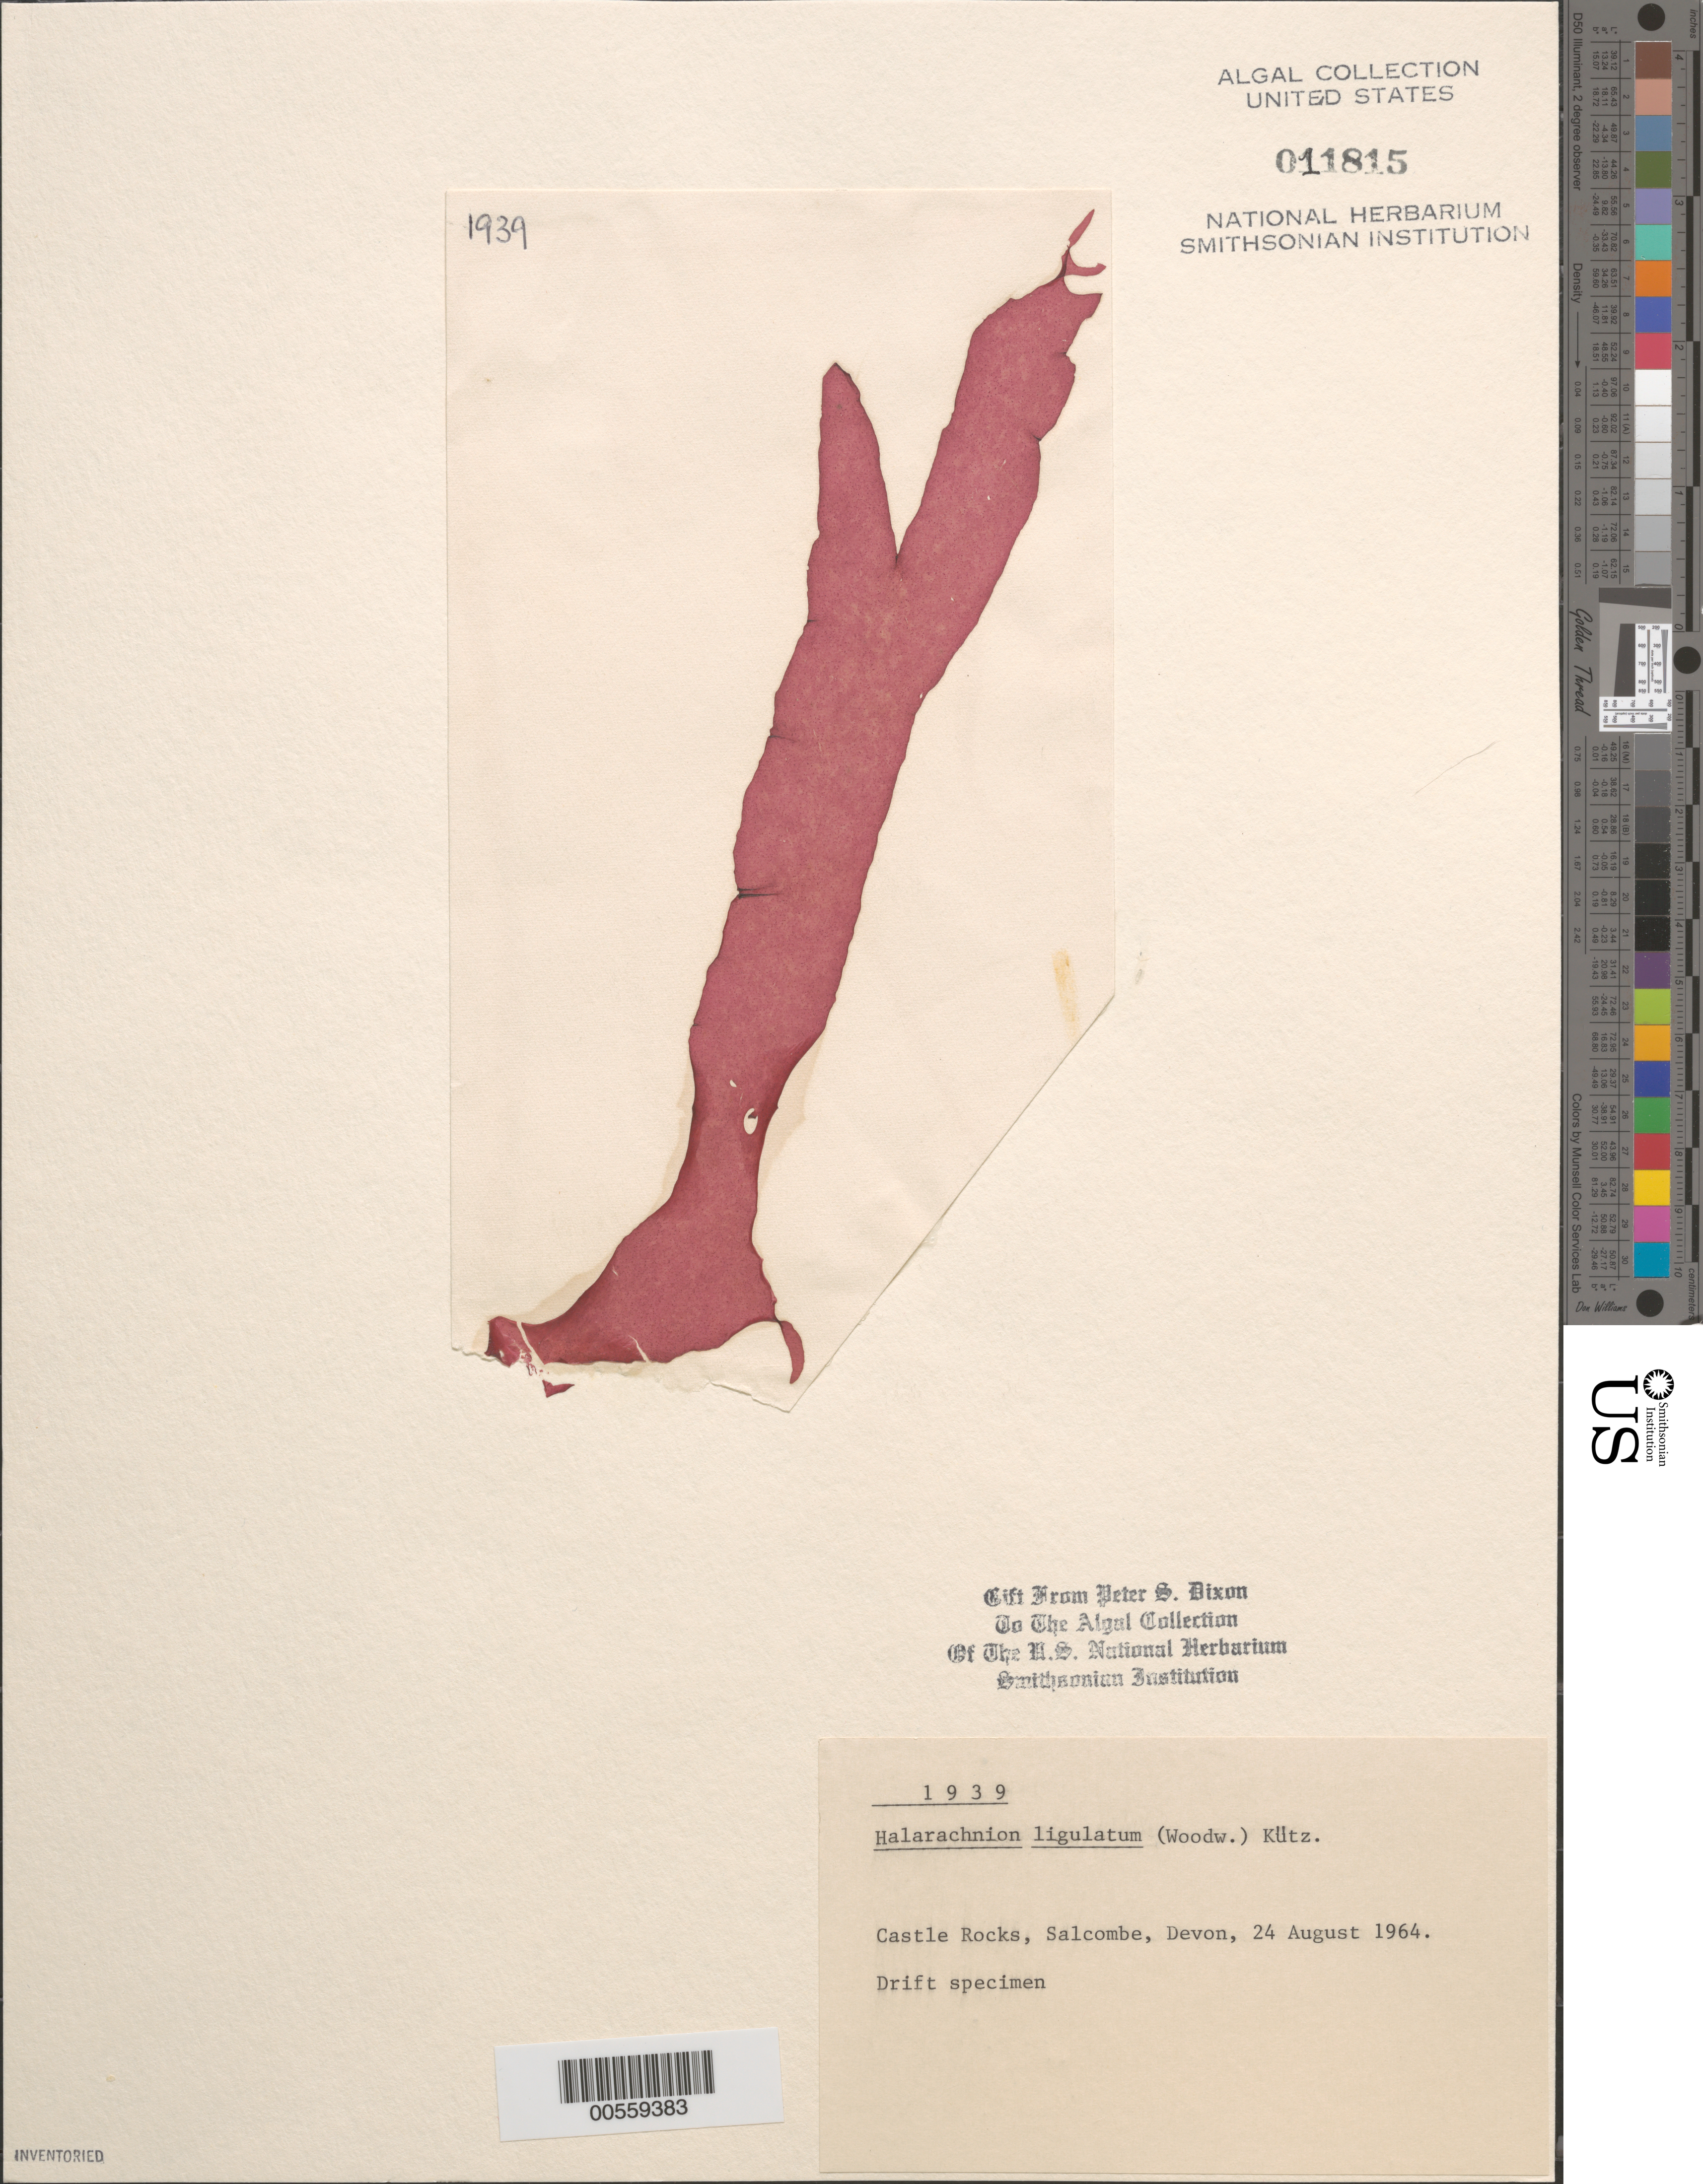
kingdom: Plantae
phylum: Rhodophyta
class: Florideophyceae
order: Gigartinales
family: Furcellariaceae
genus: Halarachnion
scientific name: Halarachnion ligulatum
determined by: Dixon, P. S.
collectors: P. S. Dixon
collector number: PSD 1939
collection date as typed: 24 Aug 1964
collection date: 1964-08-24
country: United Kingdom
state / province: England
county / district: Devon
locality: Castle Rocks, Salcombe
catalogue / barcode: US 11815